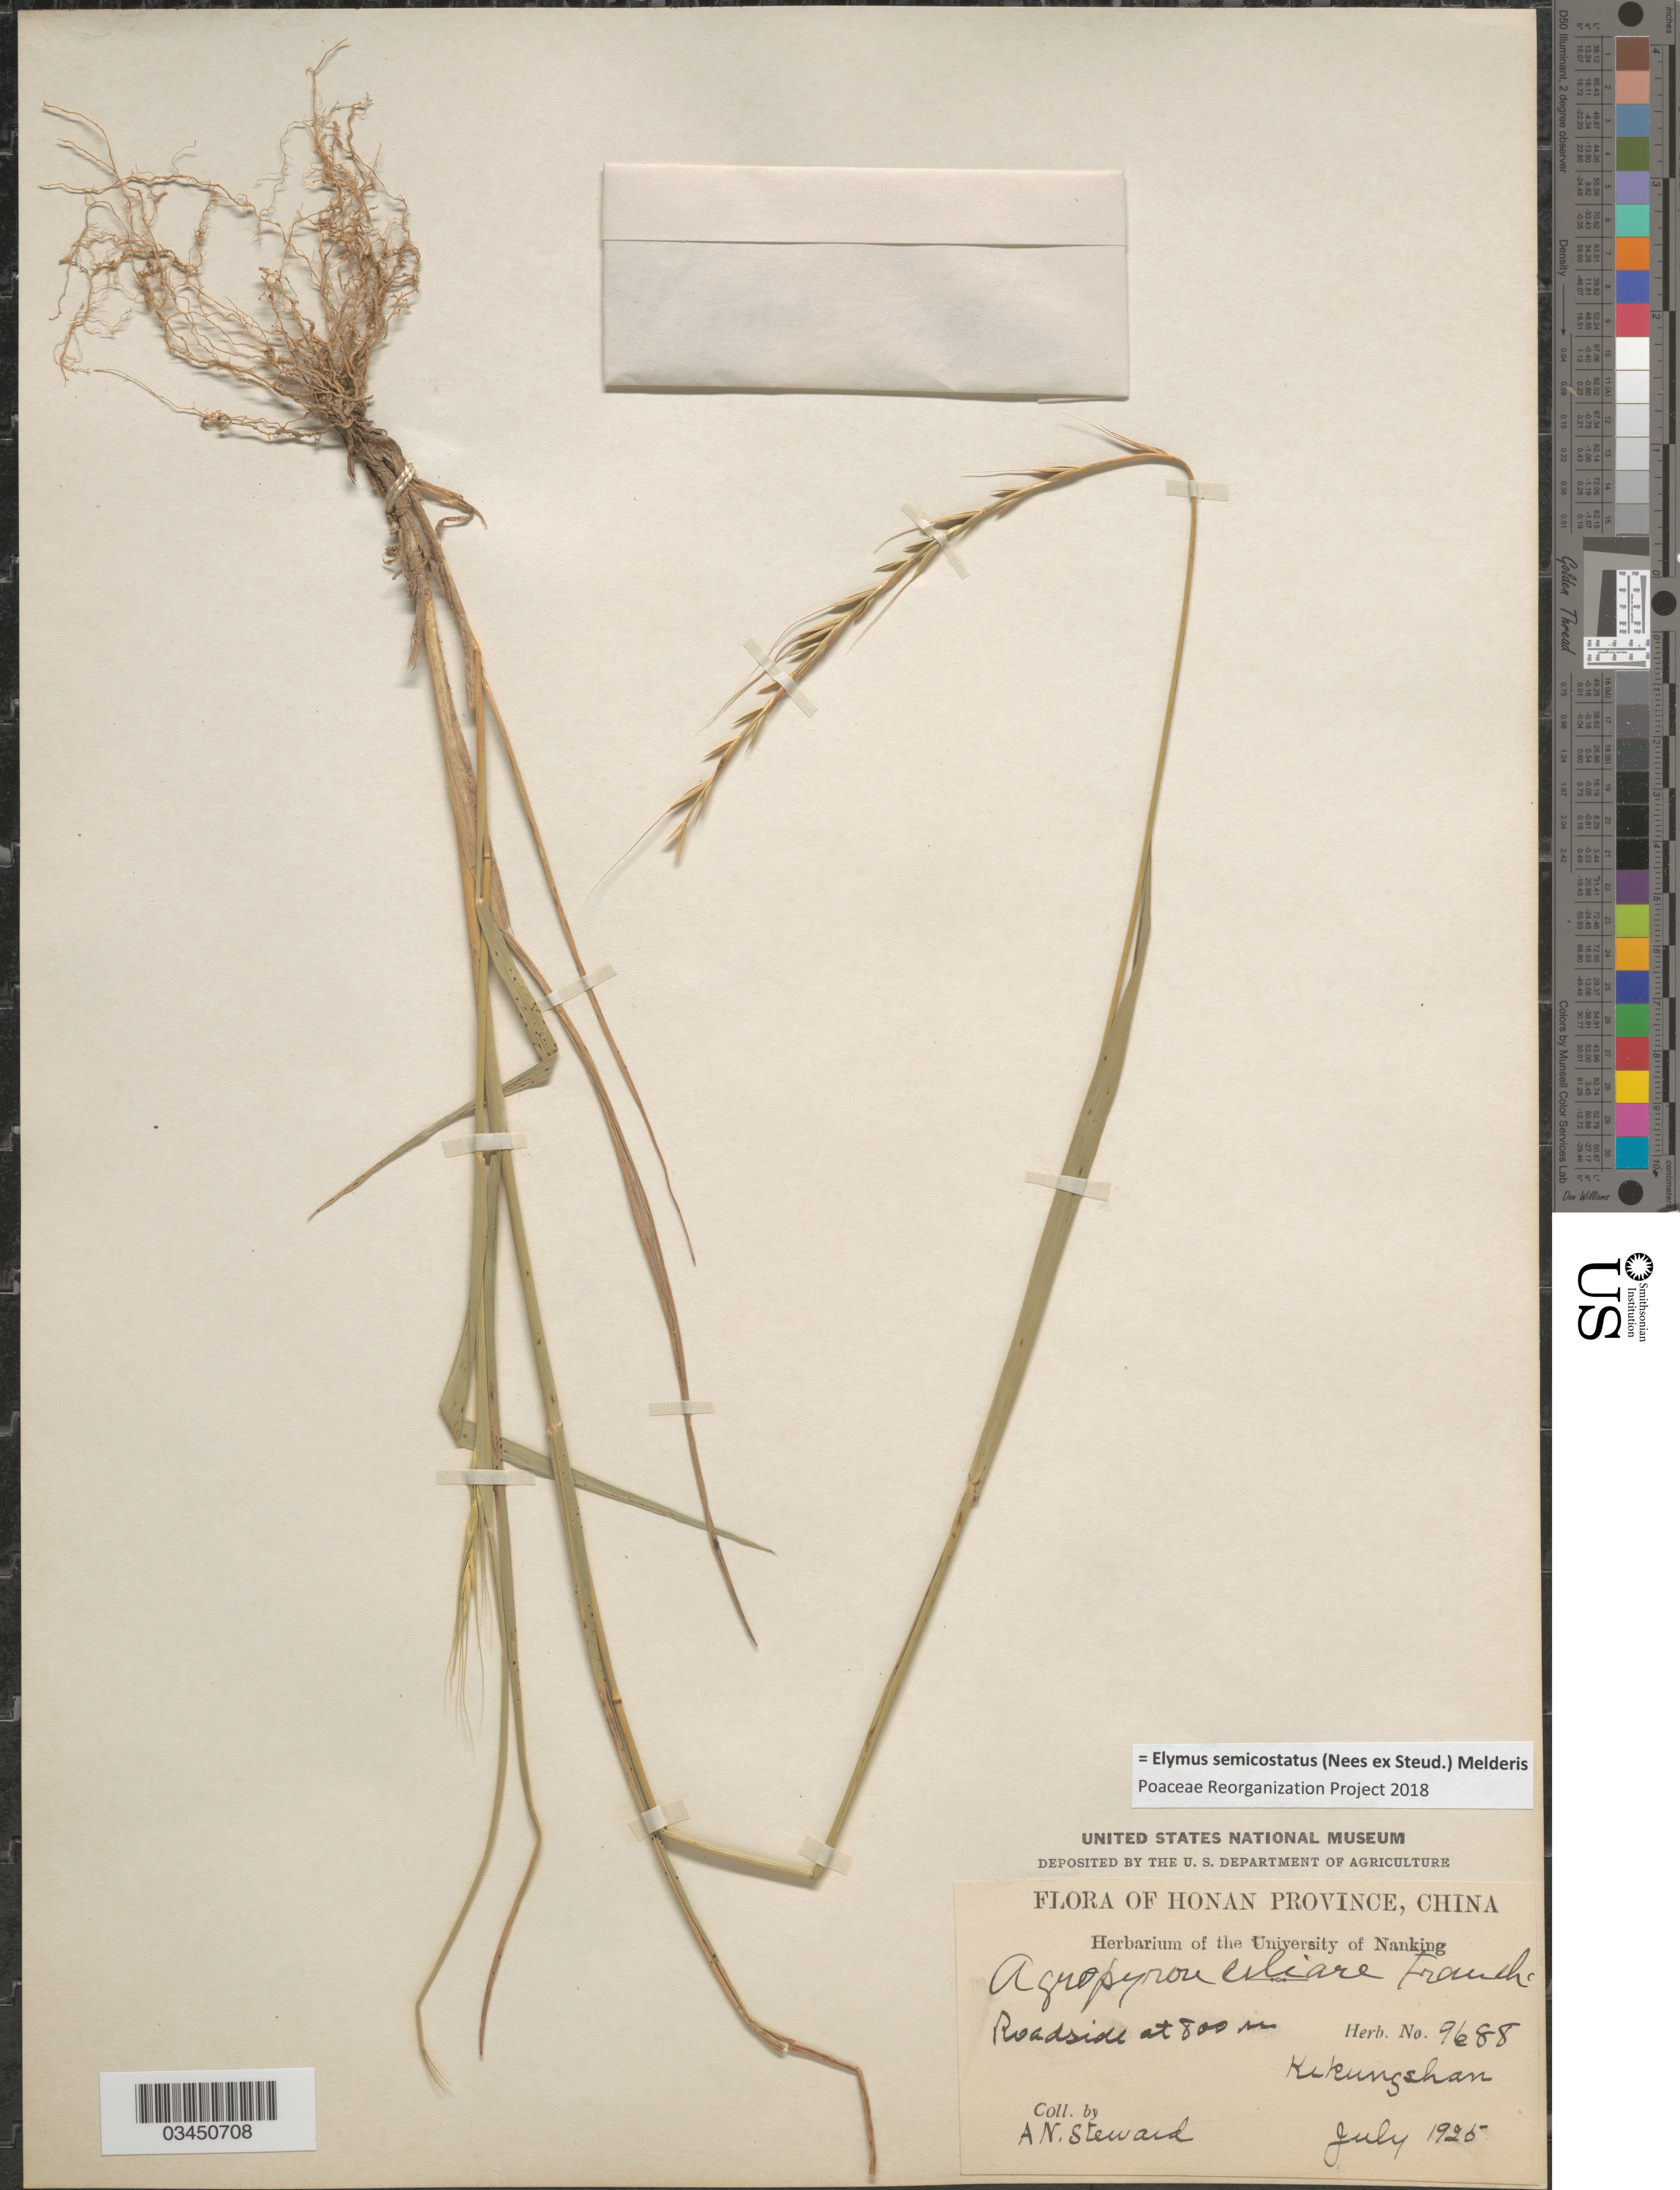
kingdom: Plantae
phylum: Tracheophyta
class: Liliopsida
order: Poales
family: Poaceae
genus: Elymus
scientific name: Elymus semicostatus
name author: (Nees ex Steud.) Melderis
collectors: A. N. Steward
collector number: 9688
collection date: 1925-07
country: China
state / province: Henan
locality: Honan Province. Kikungshan.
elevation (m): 800